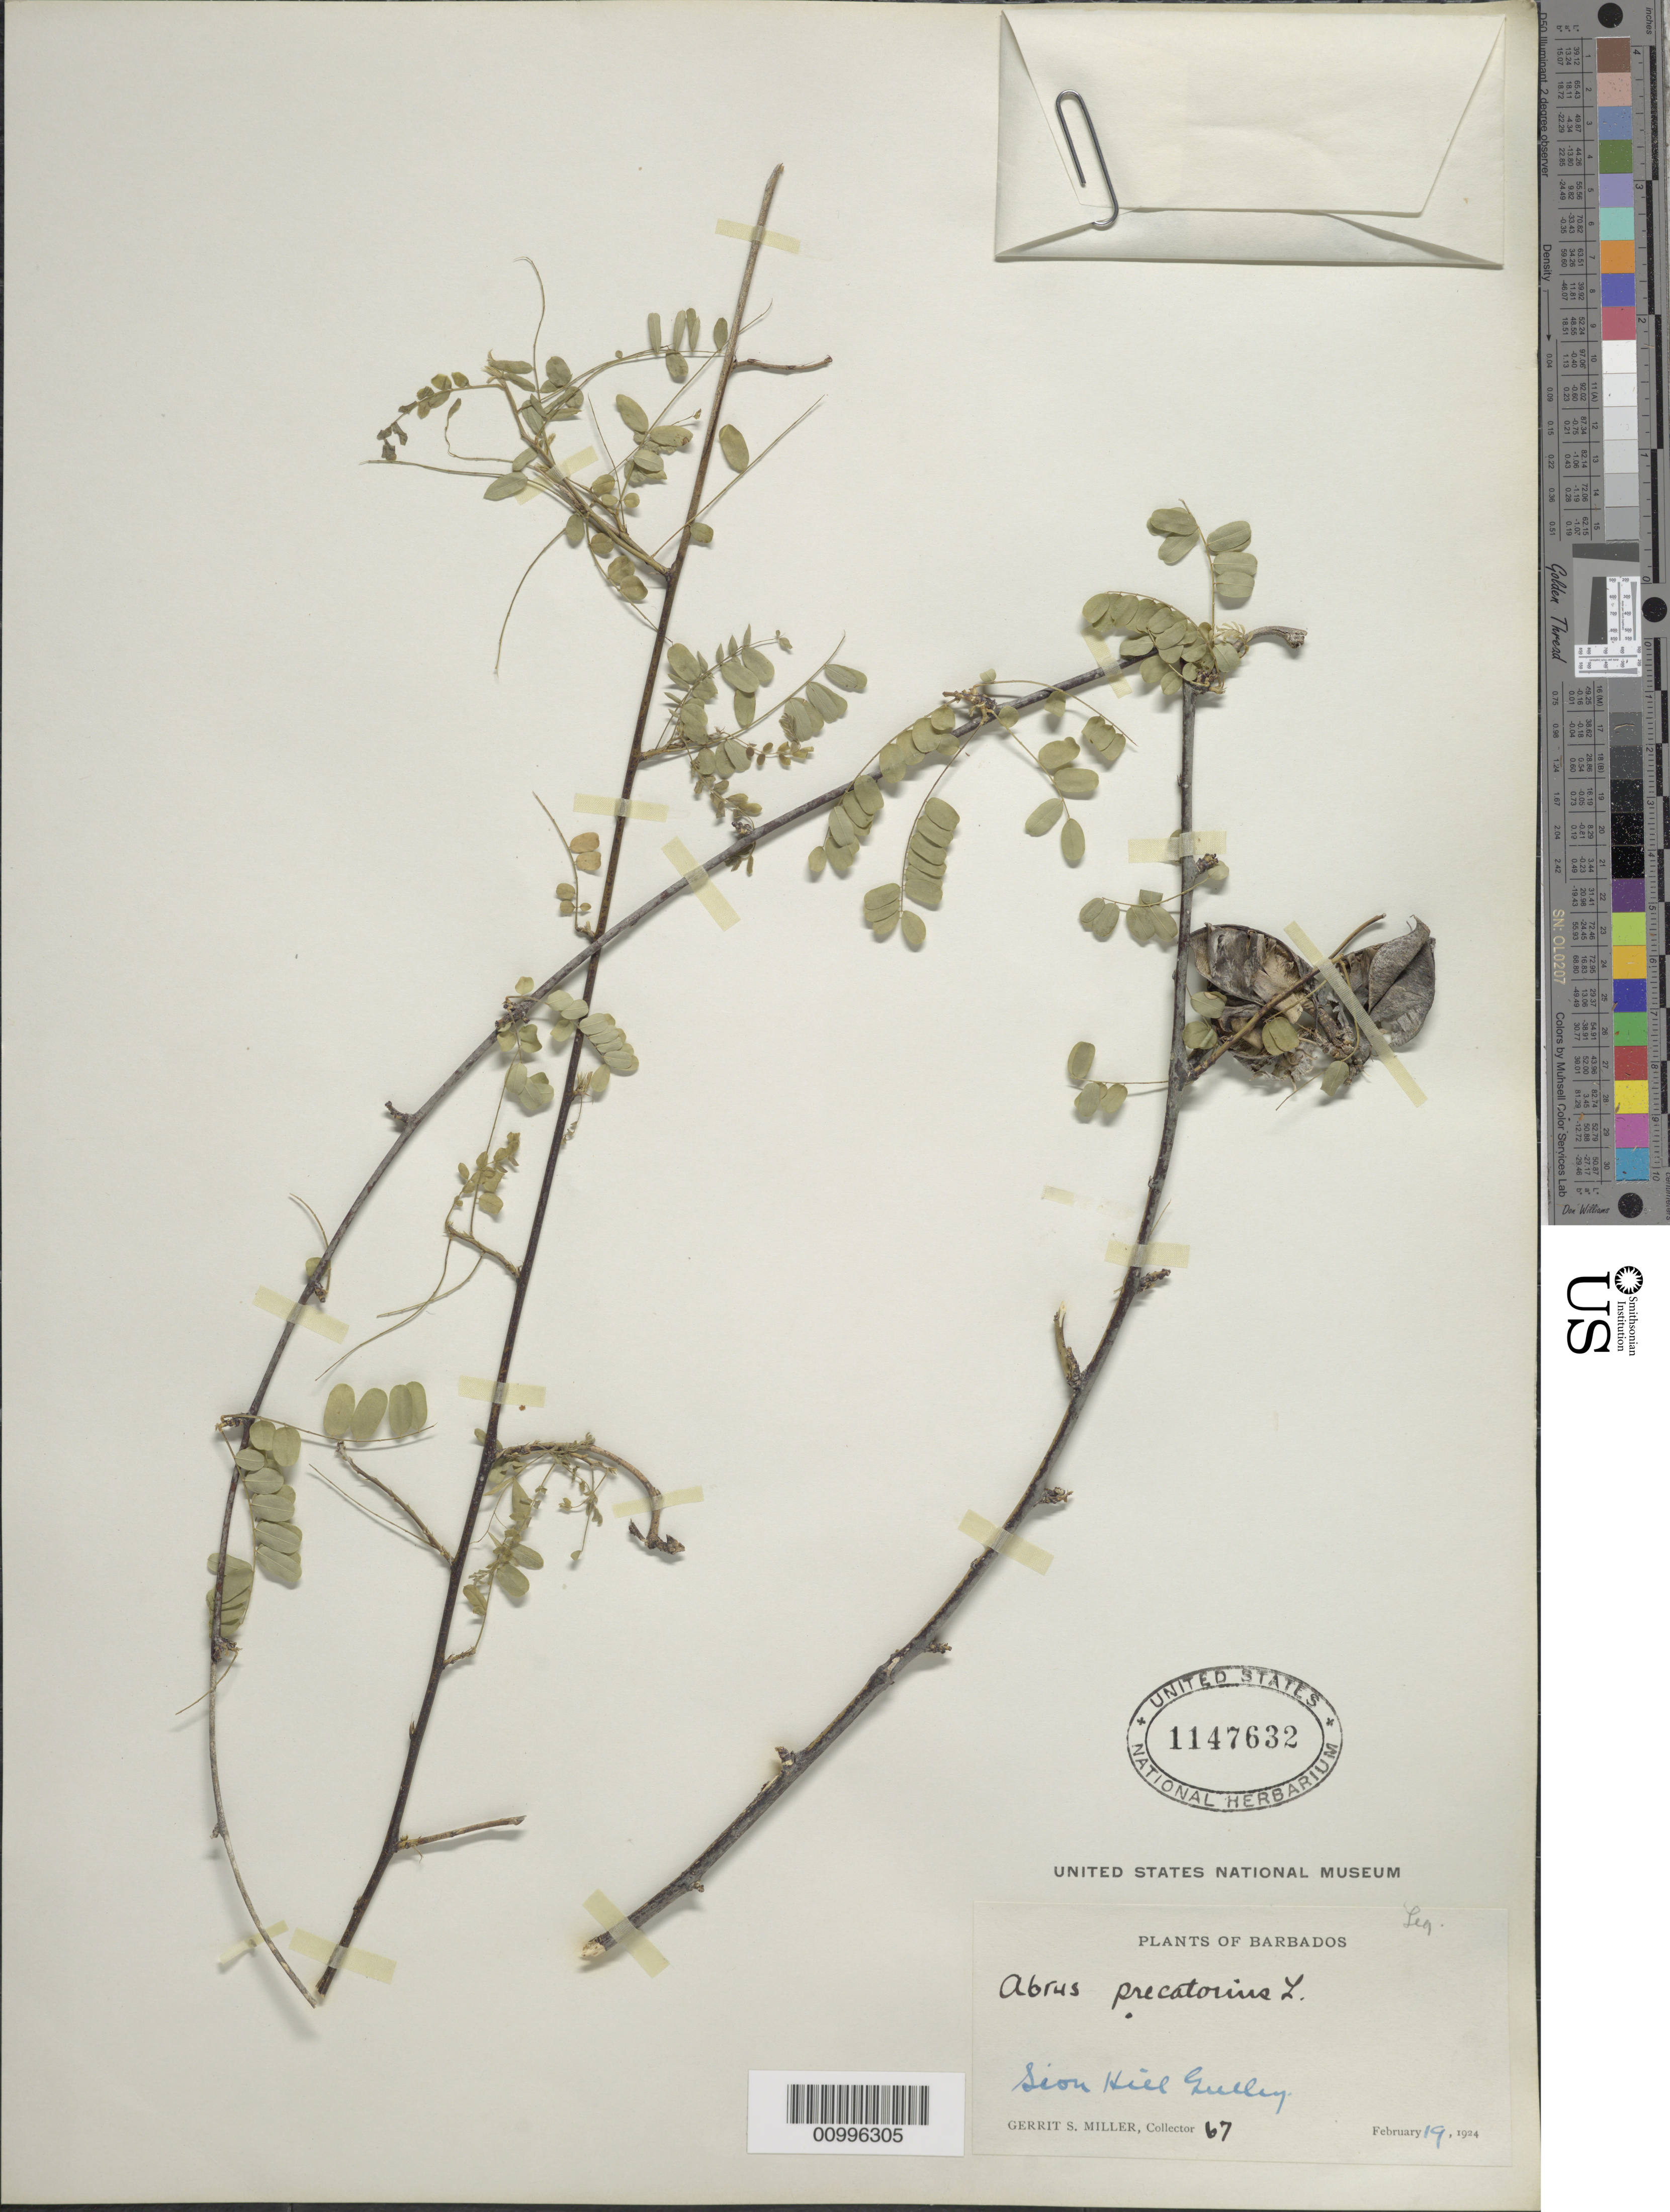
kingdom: Plantae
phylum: Tracheophyta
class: Magnoliopsida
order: Fabales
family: Fabaceae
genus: Abrus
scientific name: Abrus precatorius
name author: L.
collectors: G. S. Miller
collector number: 67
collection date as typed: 19 Feb 1924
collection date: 1924-02-19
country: Barbados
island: Barbados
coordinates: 0 N, 0 E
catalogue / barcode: US 1147632